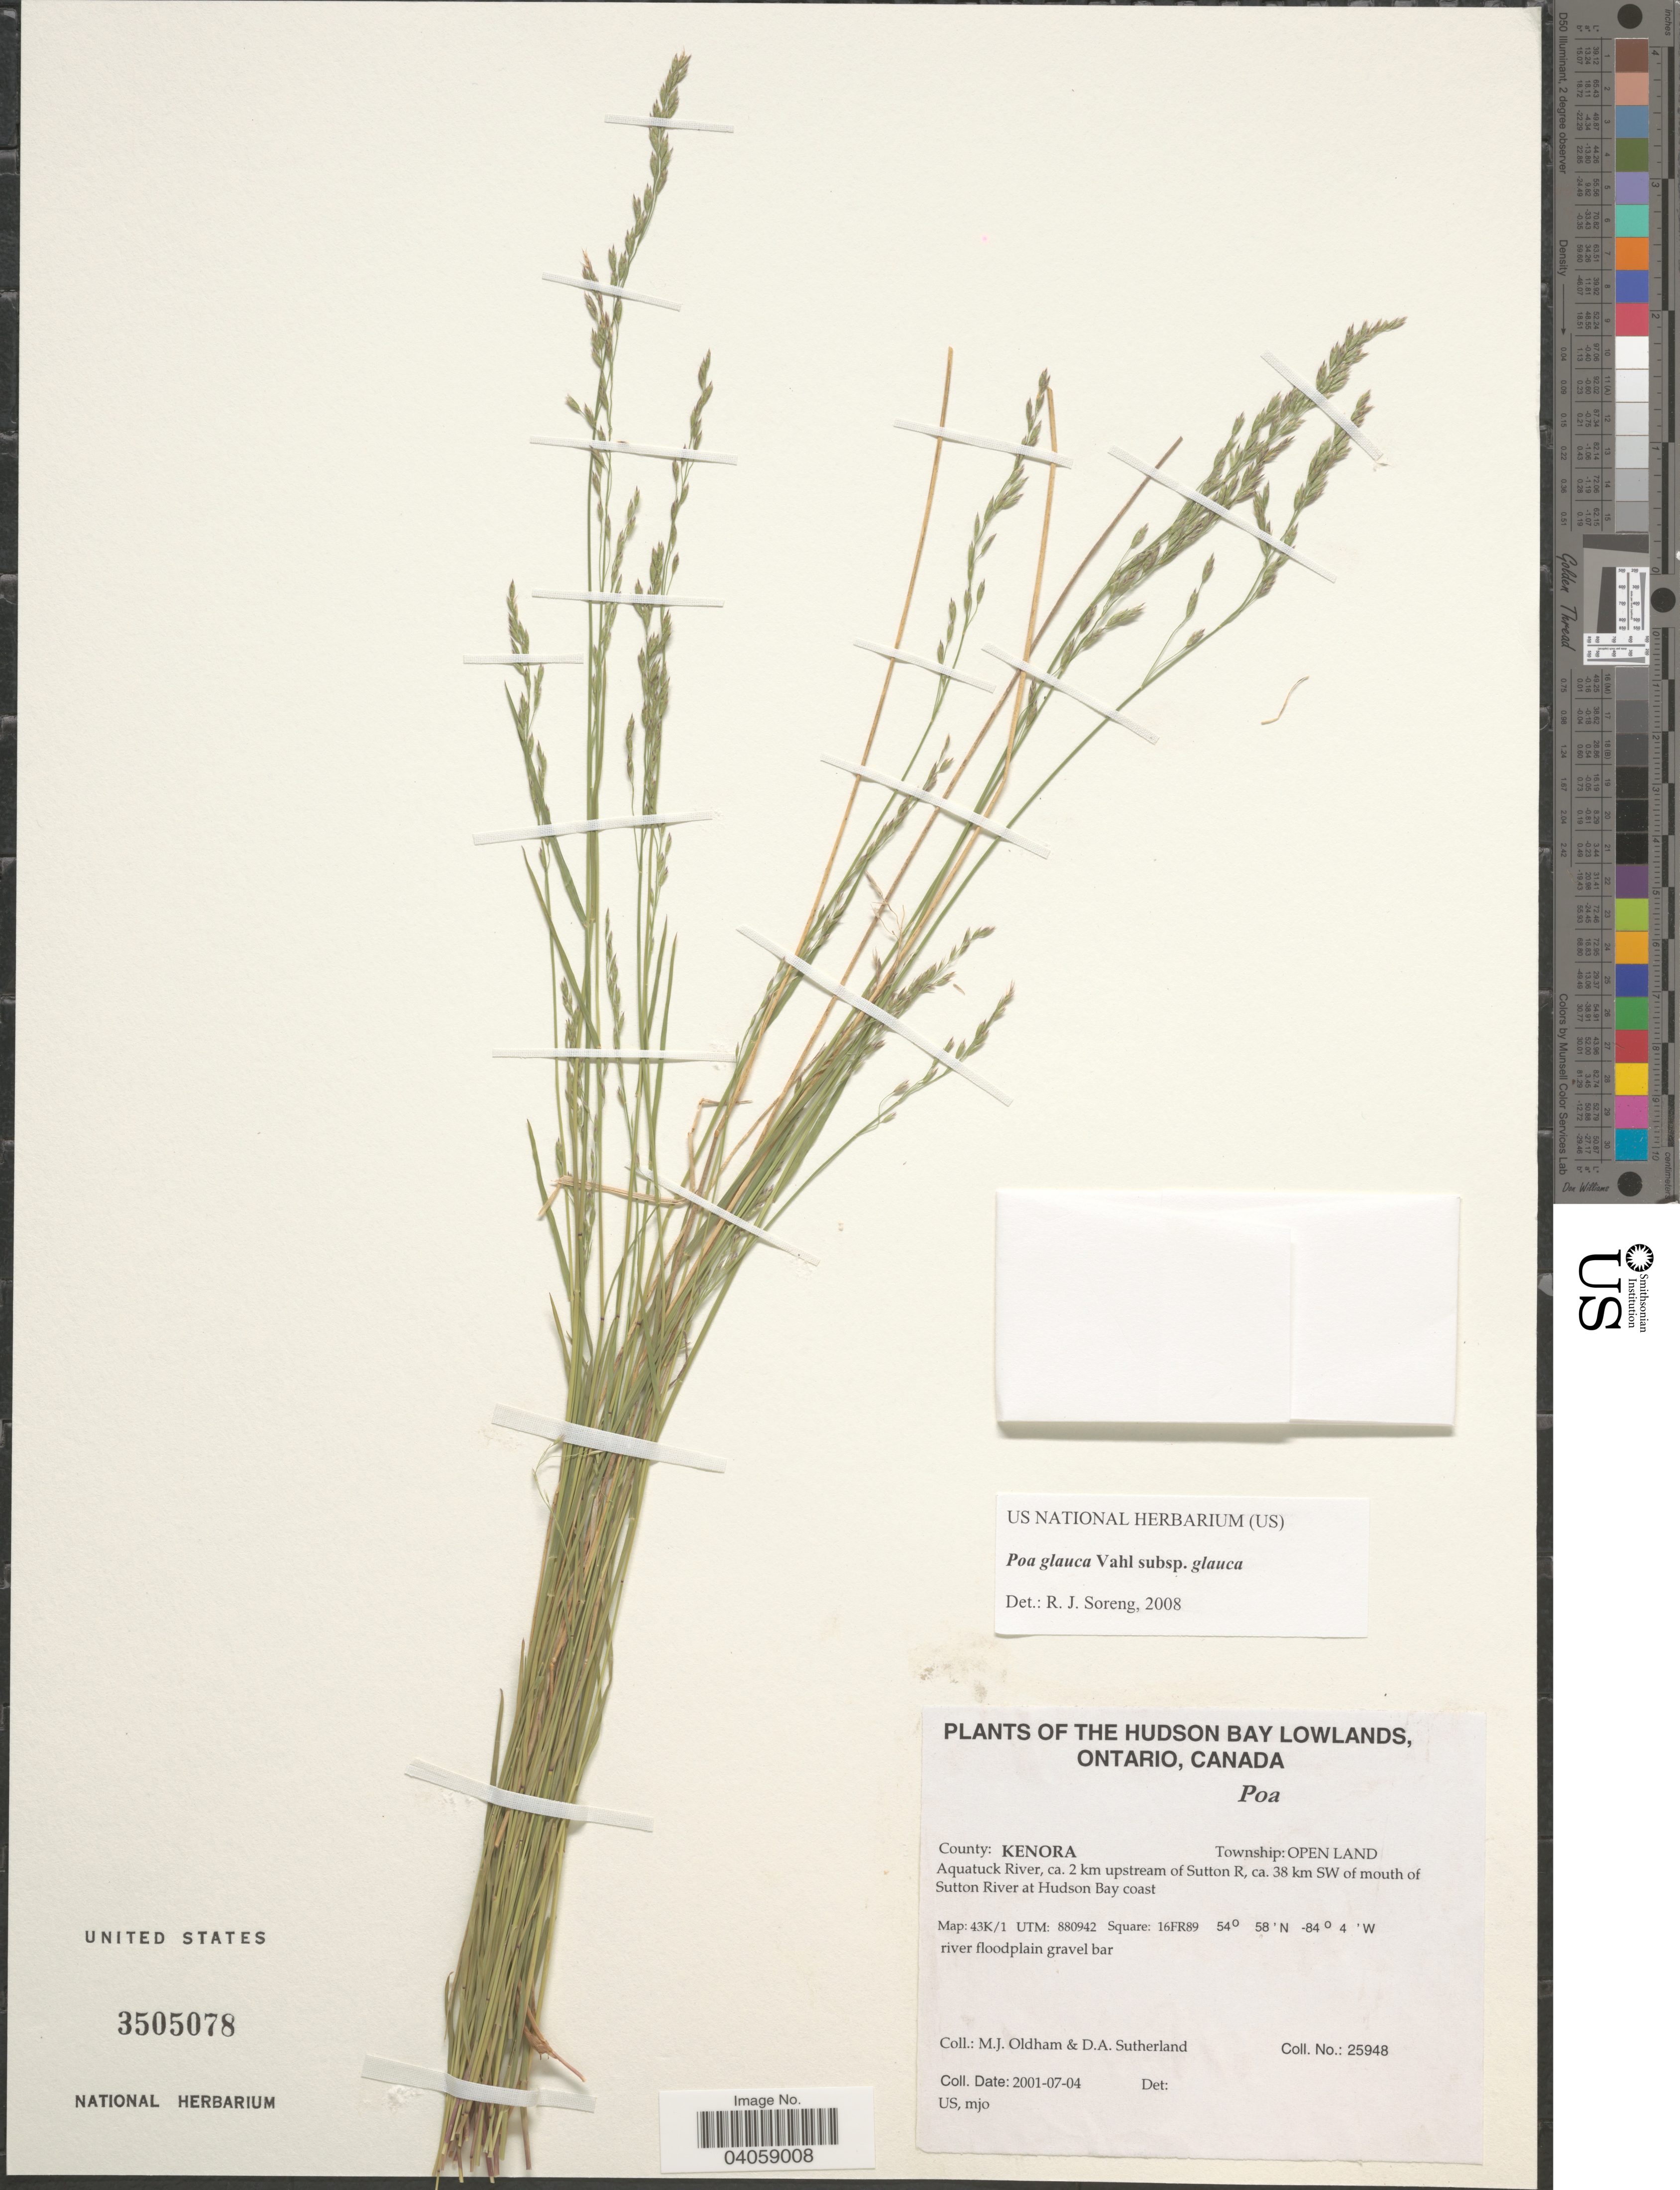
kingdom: Plantae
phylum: Tracheophyta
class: Liliopsida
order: Poales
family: Poaceae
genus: Poa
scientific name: Poa glauca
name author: Vahl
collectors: M. Oldham & D. Sutherland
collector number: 25948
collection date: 2001-07-04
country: Canada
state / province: Ontario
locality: Hudson Bay Lowlands. County: Kenora. Township: Open Land. Aquatuck River, ca. 2 km upstream of Sutton R, ca. 38 km SW of mouth of Sutton River at Hudson Bay coast. Map: 43K/1 UTM: 880942 Square: 16FR89 river floodplain gravel bar.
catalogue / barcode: US 3505078